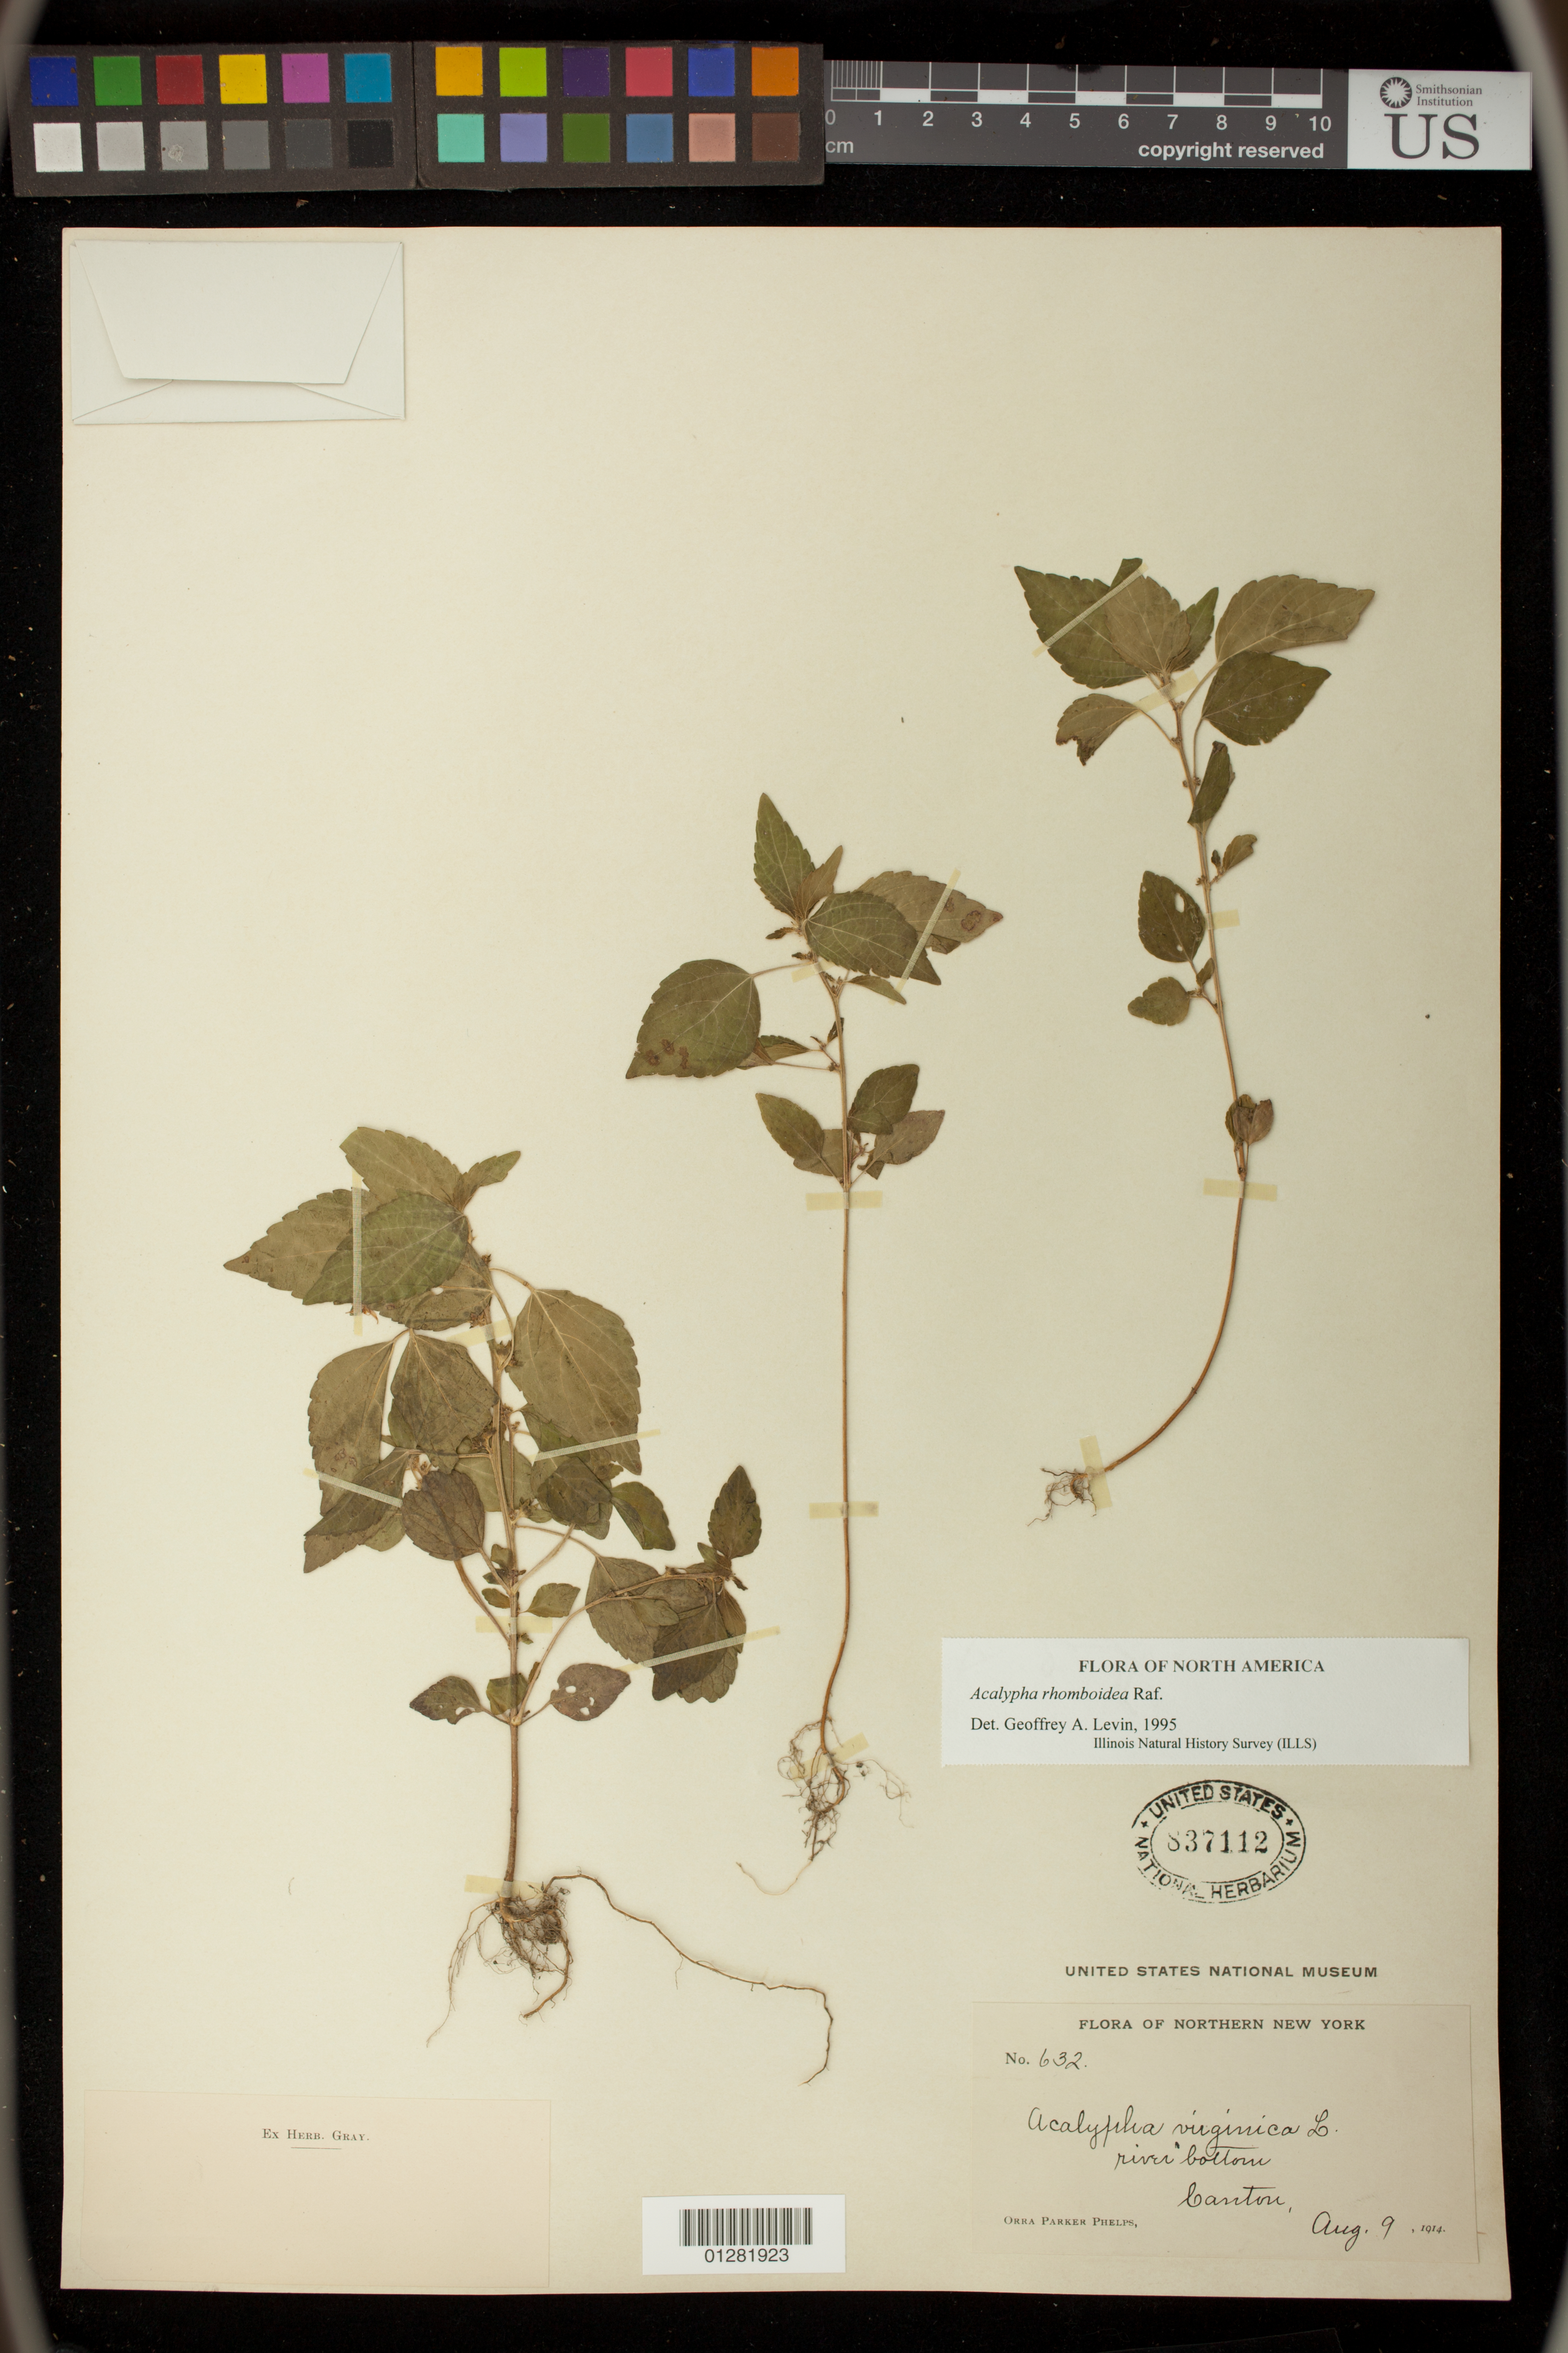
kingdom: Plantae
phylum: Tracheophyta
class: Magnoliopsida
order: Malpighiales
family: Euphorbiaceae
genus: Acalypha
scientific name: Acalypha rhomboidea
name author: Raf.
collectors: O. P. Phelps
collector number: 632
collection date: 1914-08-09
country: United States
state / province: New York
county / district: St. Lawrence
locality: Canton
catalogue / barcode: US 837112